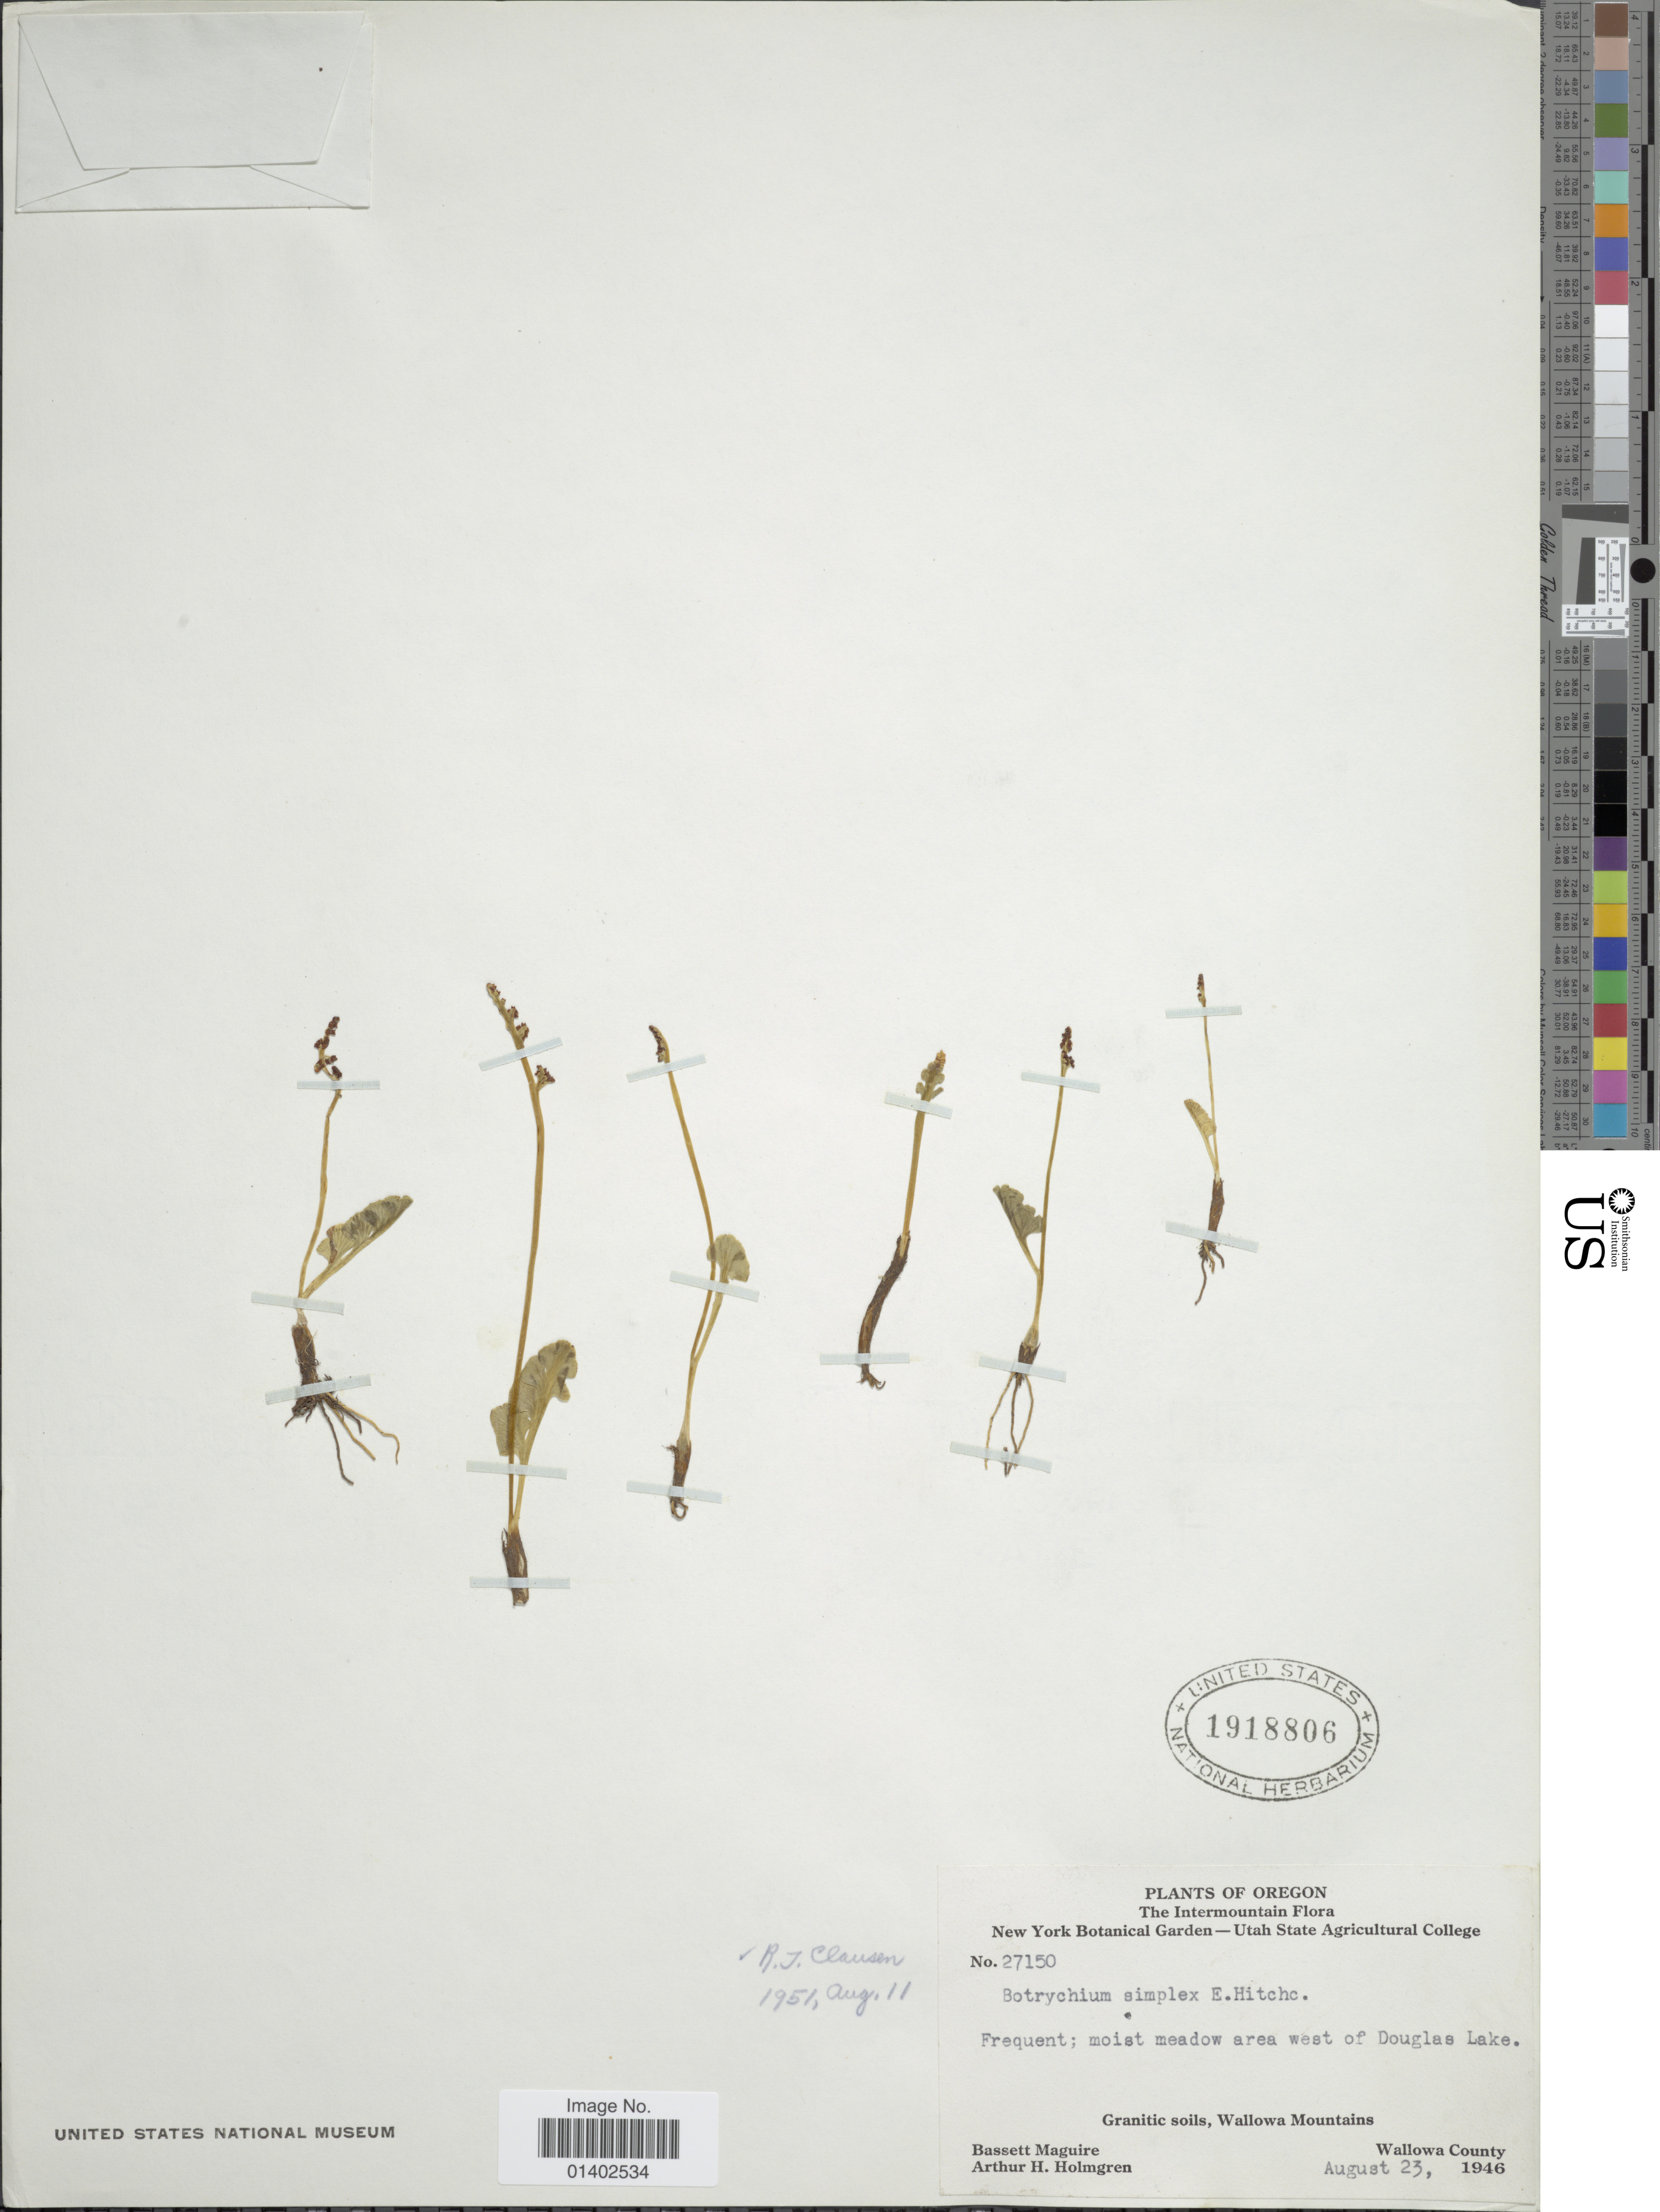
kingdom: Plantae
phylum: Tracheophyta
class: Polypodiopsida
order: Ophioglossales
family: Ophioglossaceae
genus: Botrychium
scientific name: Botrychium simplex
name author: E. Hitchc.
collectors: B. Maguire & A. H. Holmgren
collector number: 27150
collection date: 1946-08-23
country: United States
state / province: Oregon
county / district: Wallowa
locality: The Intermountain, moist meadow area west of Douglas Lake, Granitic soils, Wallowa Mountains, Wallowa County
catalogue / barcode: US 1918806